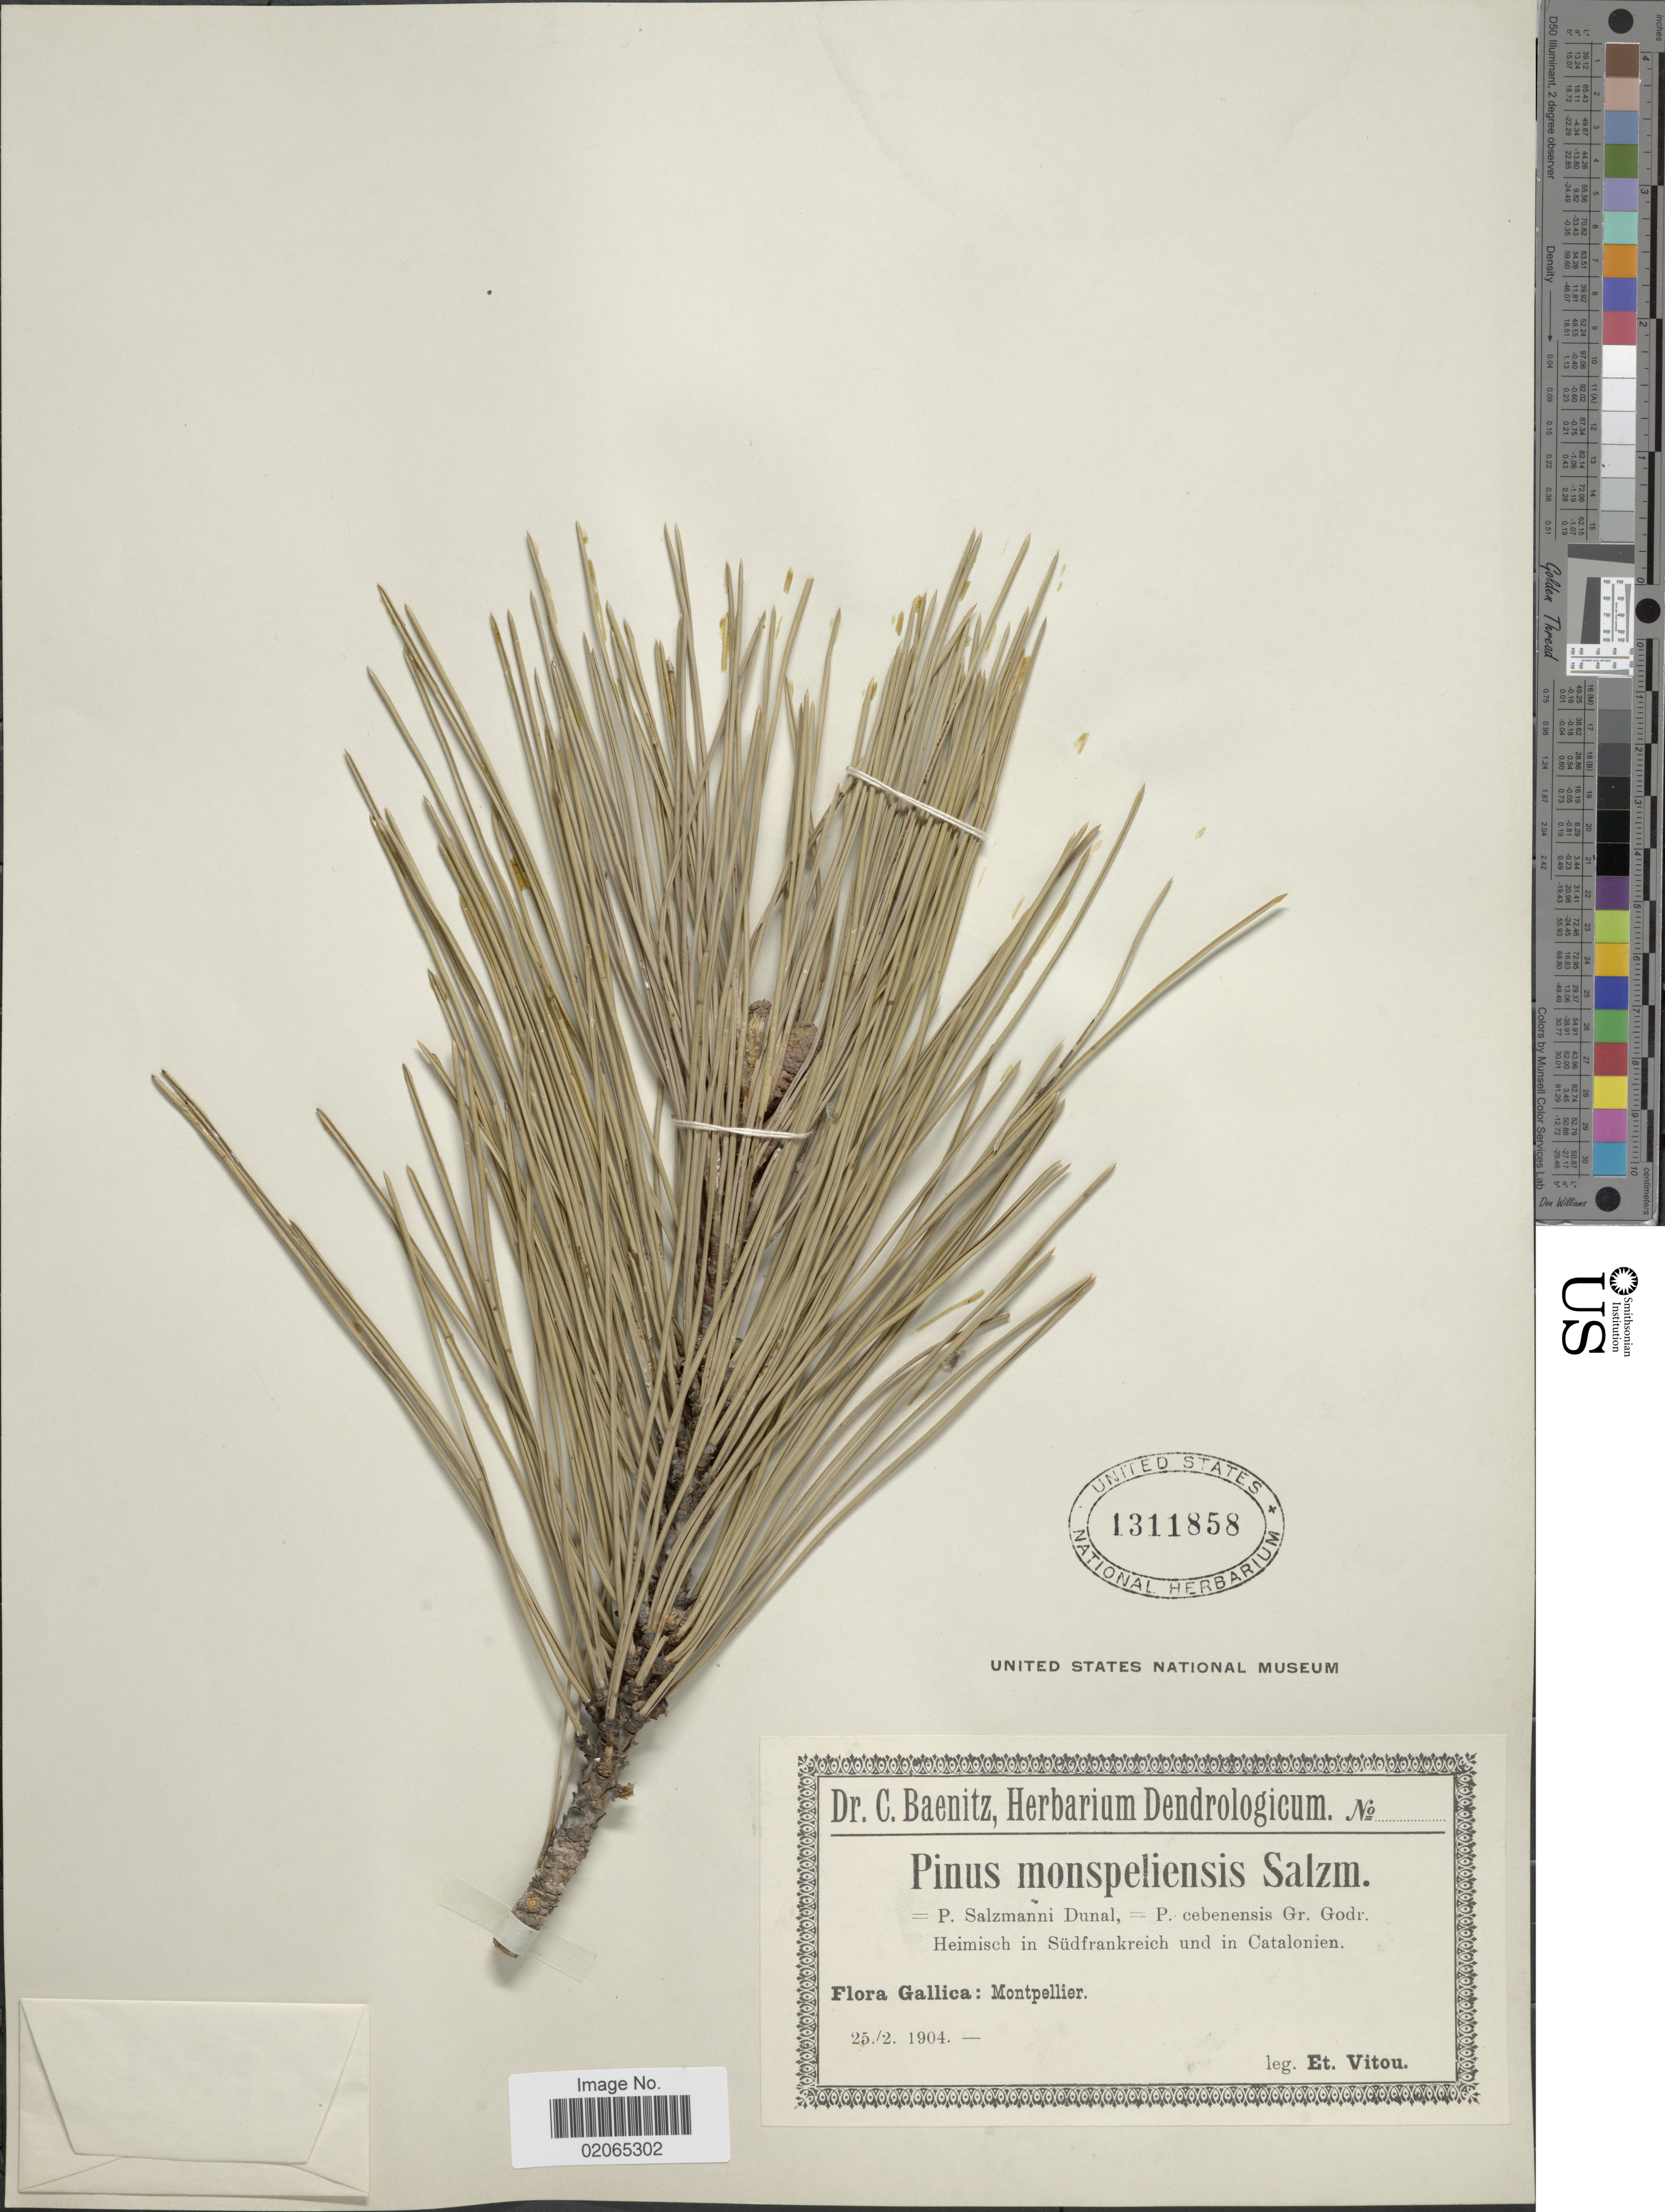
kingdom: Plantae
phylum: Tracheophyta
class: Pinopsida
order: Pinales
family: Pinaceae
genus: Pinus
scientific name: Pinus nigra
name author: Arnold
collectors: E. Vitou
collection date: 1904-02-25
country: France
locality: Gallica: Montpellier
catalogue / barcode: US 1311858